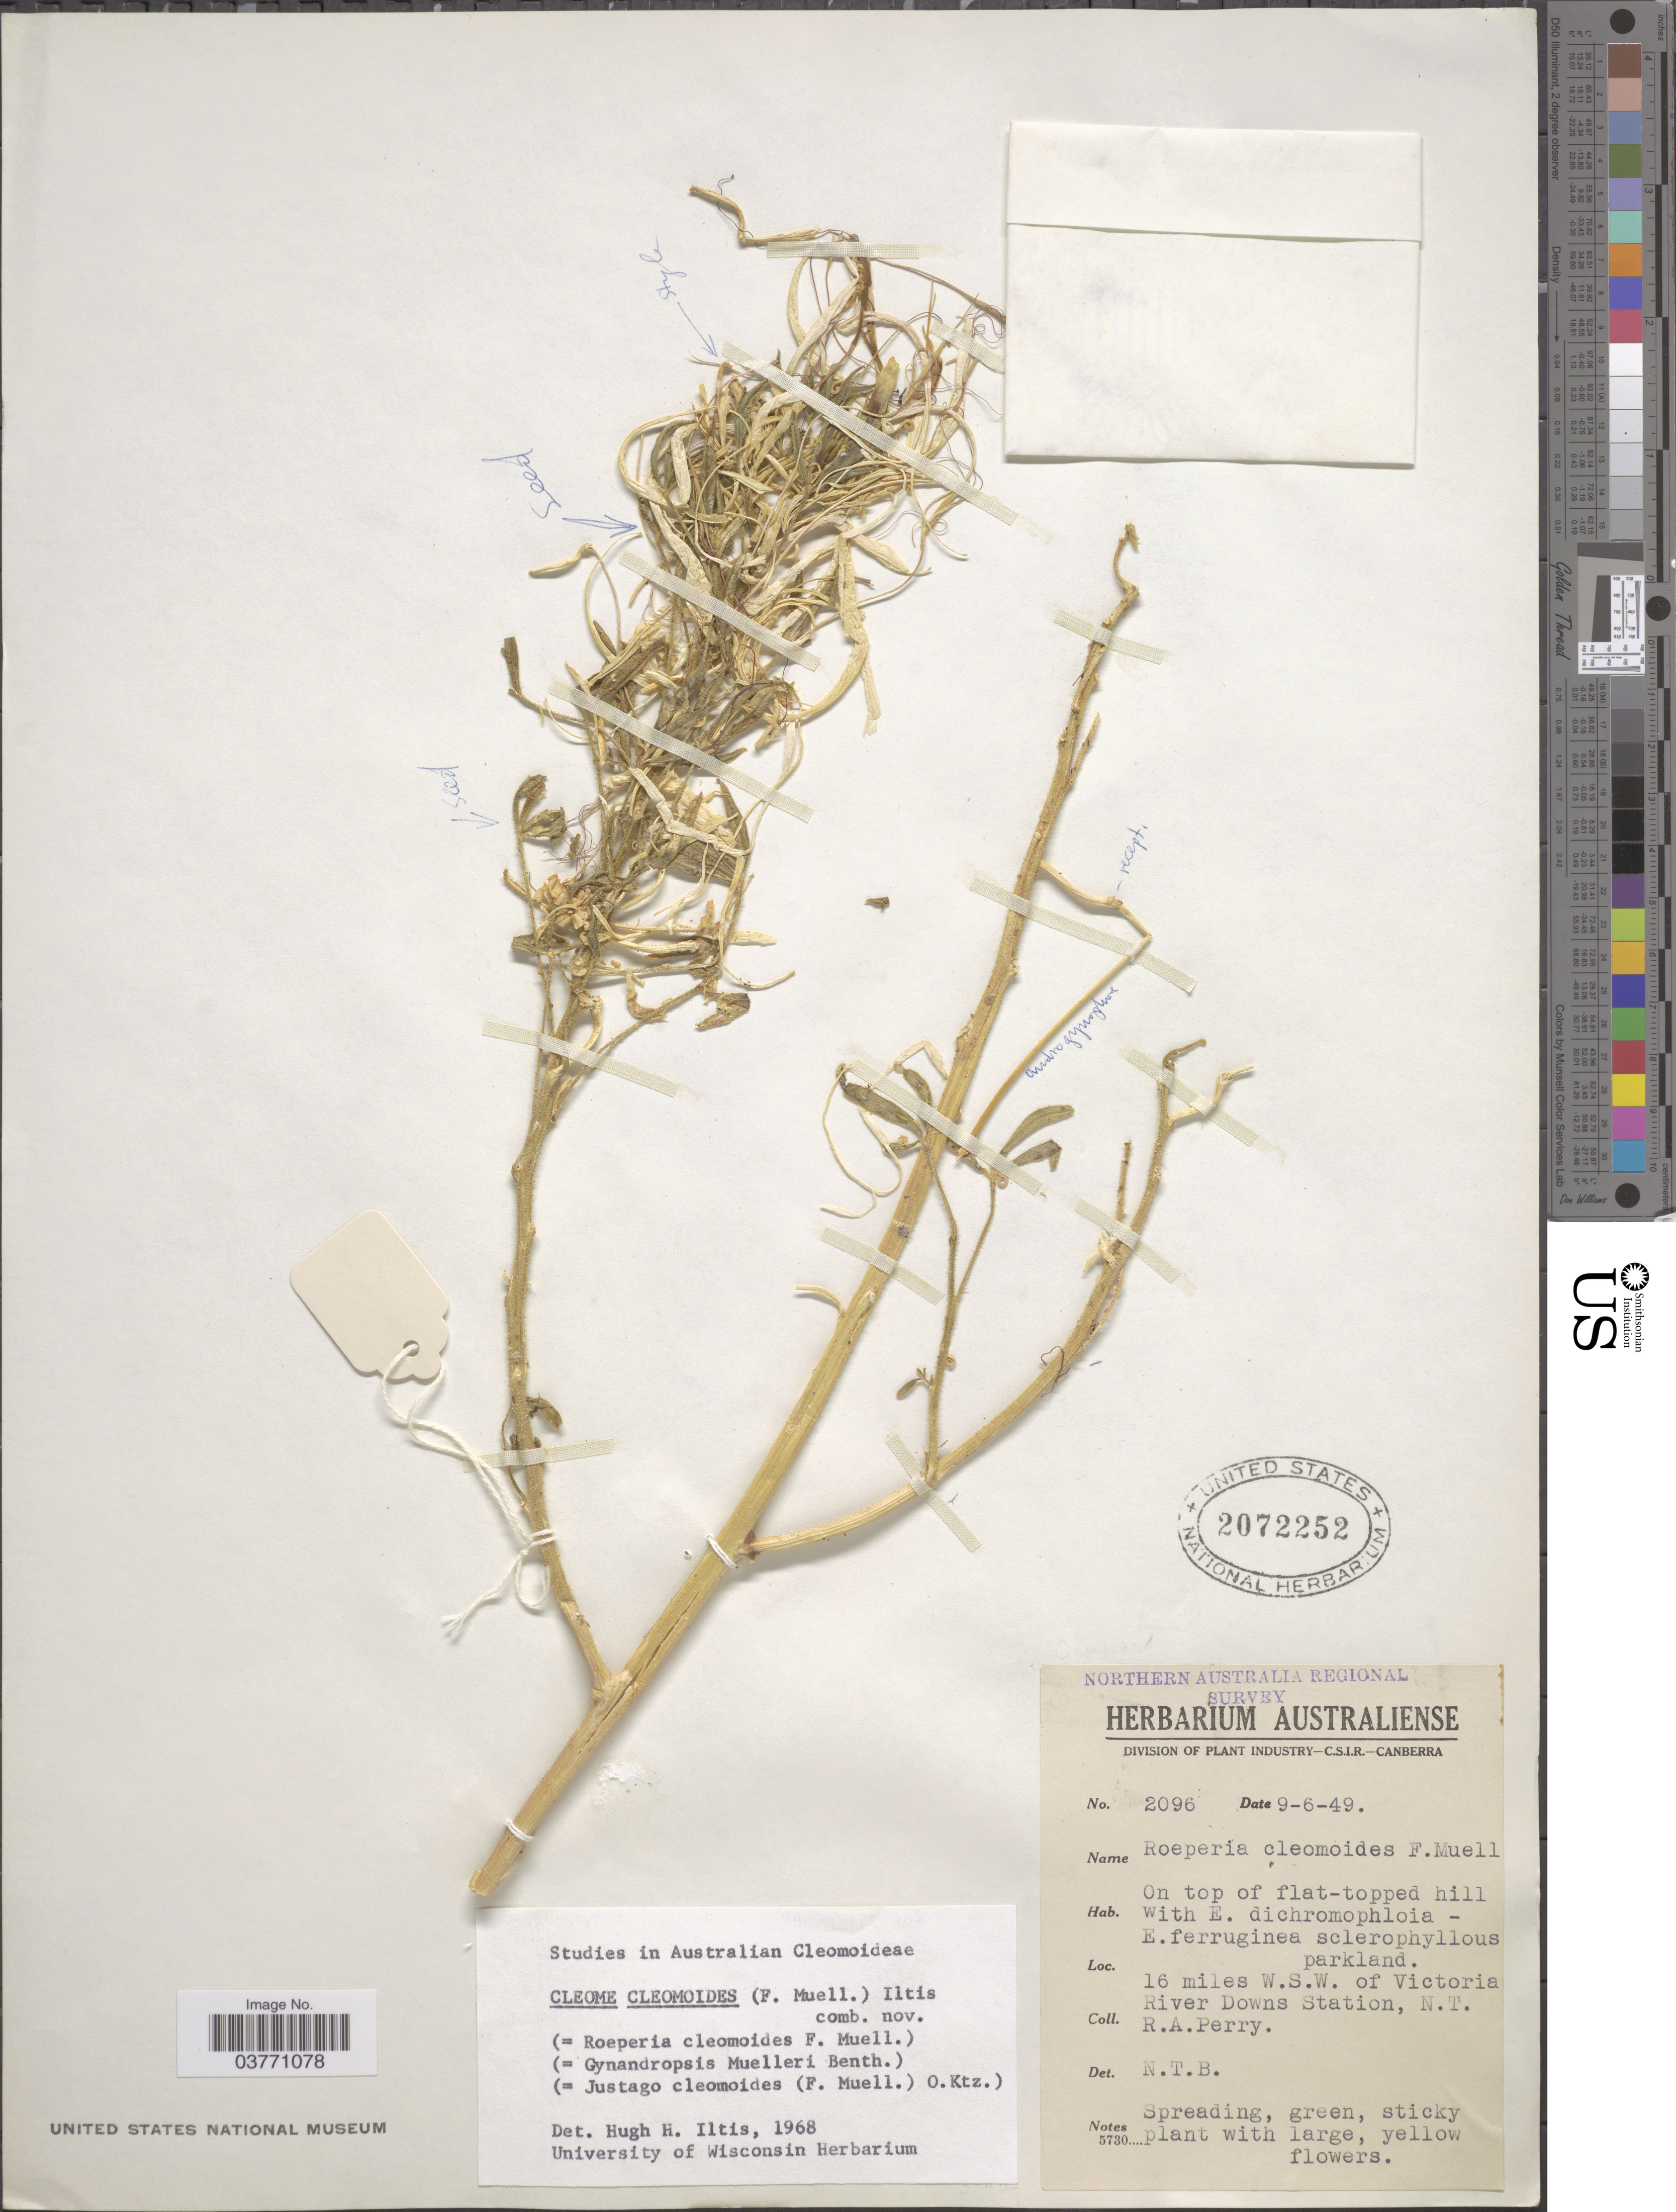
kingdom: Plantae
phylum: Tracheophyta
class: Magnoliopsida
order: Brassicales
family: Cleomaceae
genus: Arivela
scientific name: Arivela cleomoides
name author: (F. Muell.) R.L. Barrett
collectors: Perry, R. A.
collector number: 2096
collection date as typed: Transcribed d/m/y: 9/6/49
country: Australia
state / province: Northern Territory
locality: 16 miles W.S.W. of Victoria River Downs Station.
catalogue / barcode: US 2072252